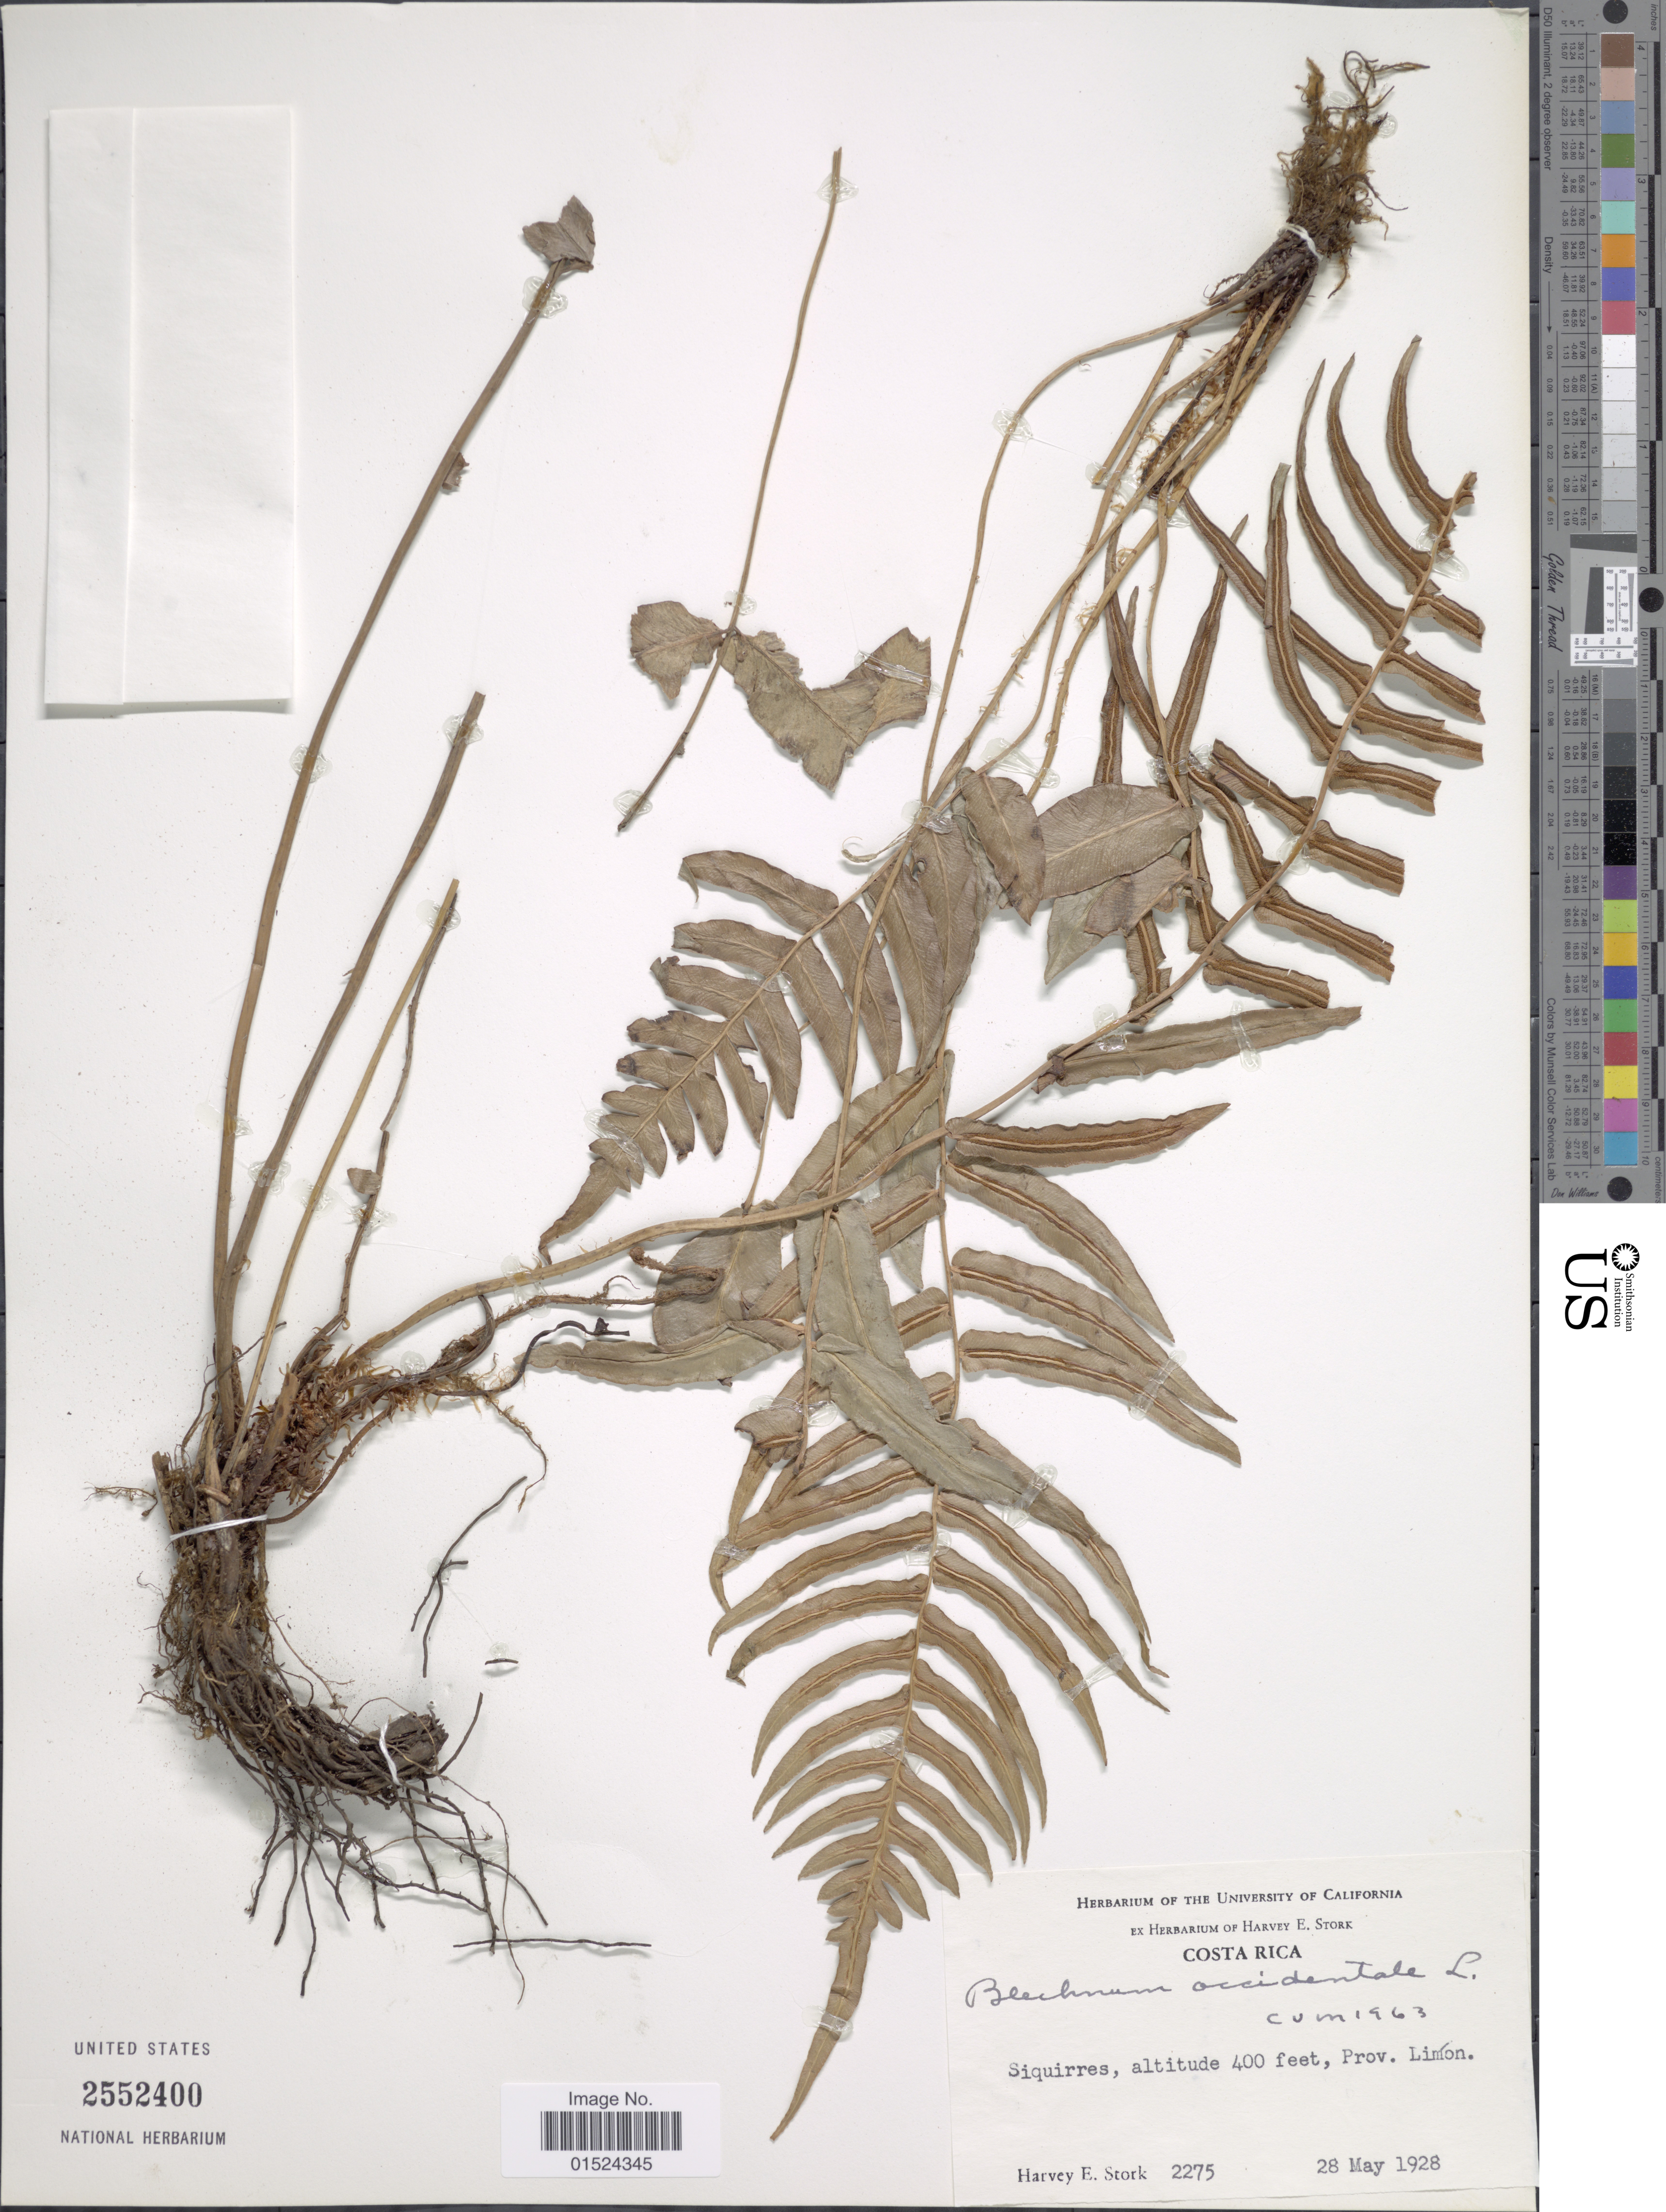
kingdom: Plantae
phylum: Tracheophyta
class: Polypodiopsida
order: Polypodiales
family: Blechnaceae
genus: Blechnum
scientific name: Blechnum occidentale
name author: L.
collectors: H. E. Stork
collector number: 2275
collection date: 1928-05-28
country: Costa Rica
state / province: Limón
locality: Siquirres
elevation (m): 122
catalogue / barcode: US 2552400